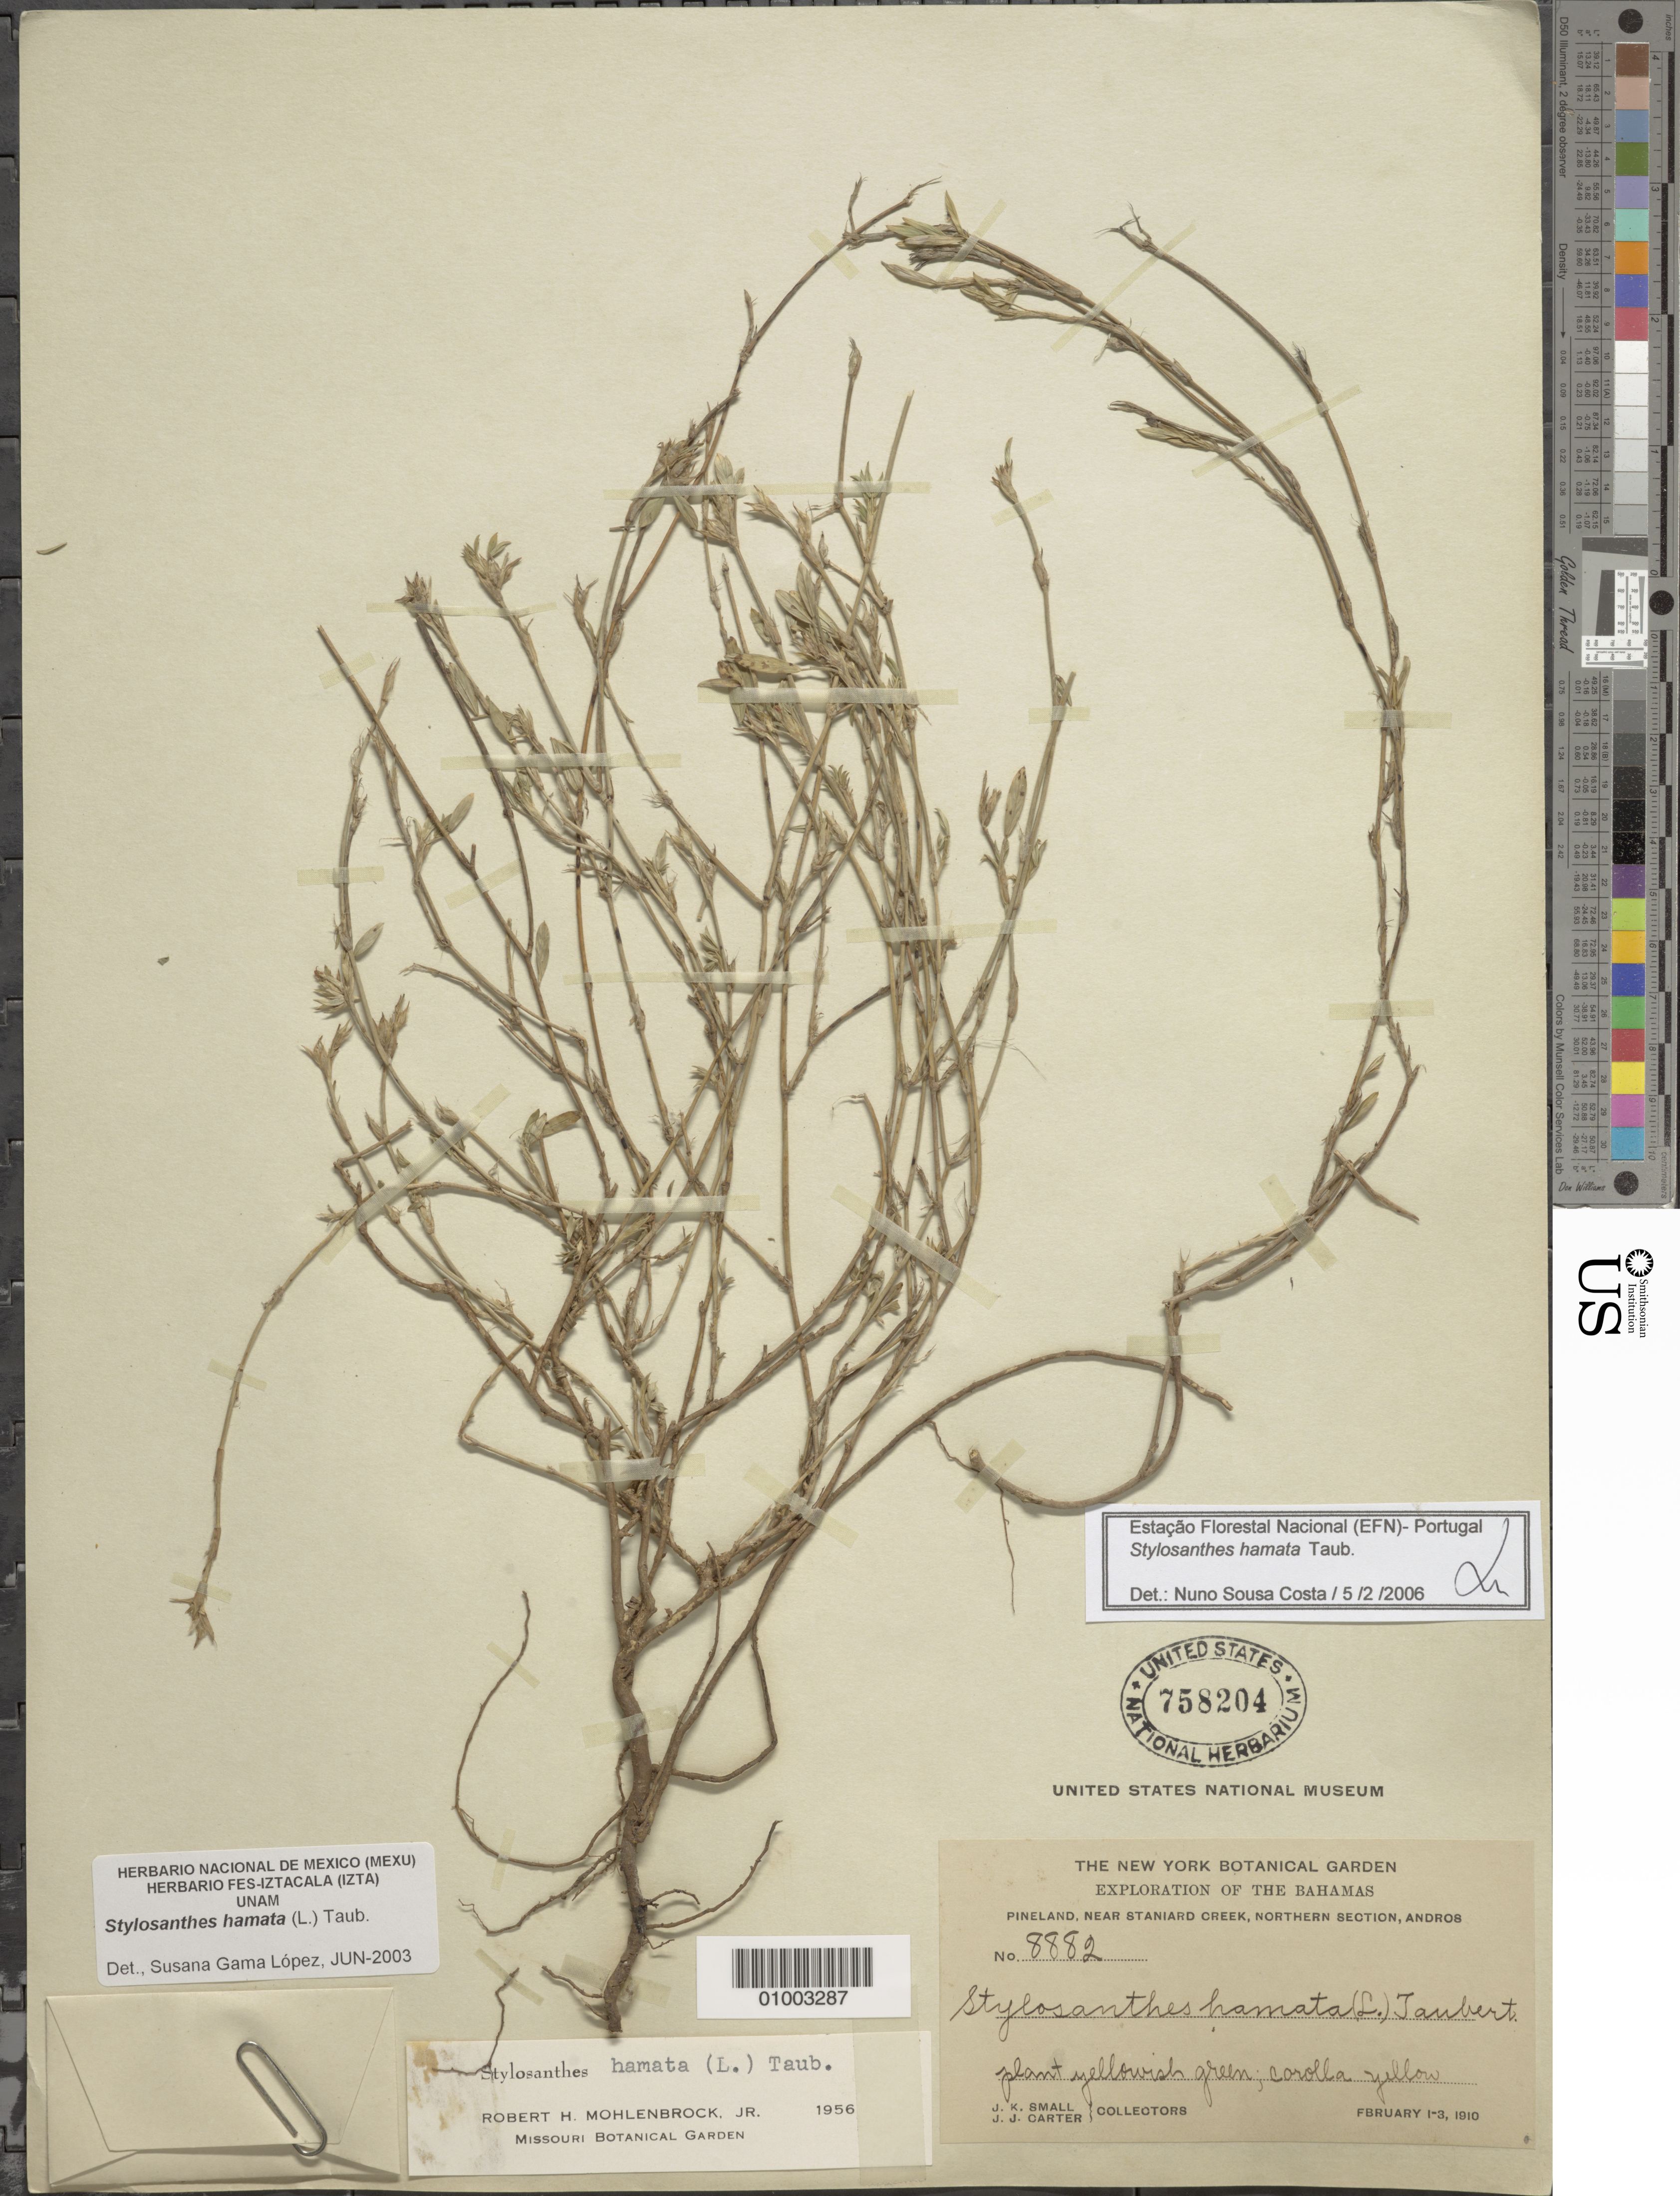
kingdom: Plantae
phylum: Tracheophyta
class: Magnoliopsida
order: Fabales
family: Fabaceae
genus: Stylosanthes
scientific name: Stylosanthes hamata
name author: (L.) Taub.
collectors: J. K. Small & J. J. Carter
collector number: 8882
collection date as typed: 01 Feb 1910 to 03 Feb 1910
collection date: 1910-02-01/1910-02-03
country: Bahamas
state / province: North Andros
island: Andros I.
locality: Pineland near Staniard Creek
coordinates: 0 N, 0 E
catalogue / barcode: US 758204